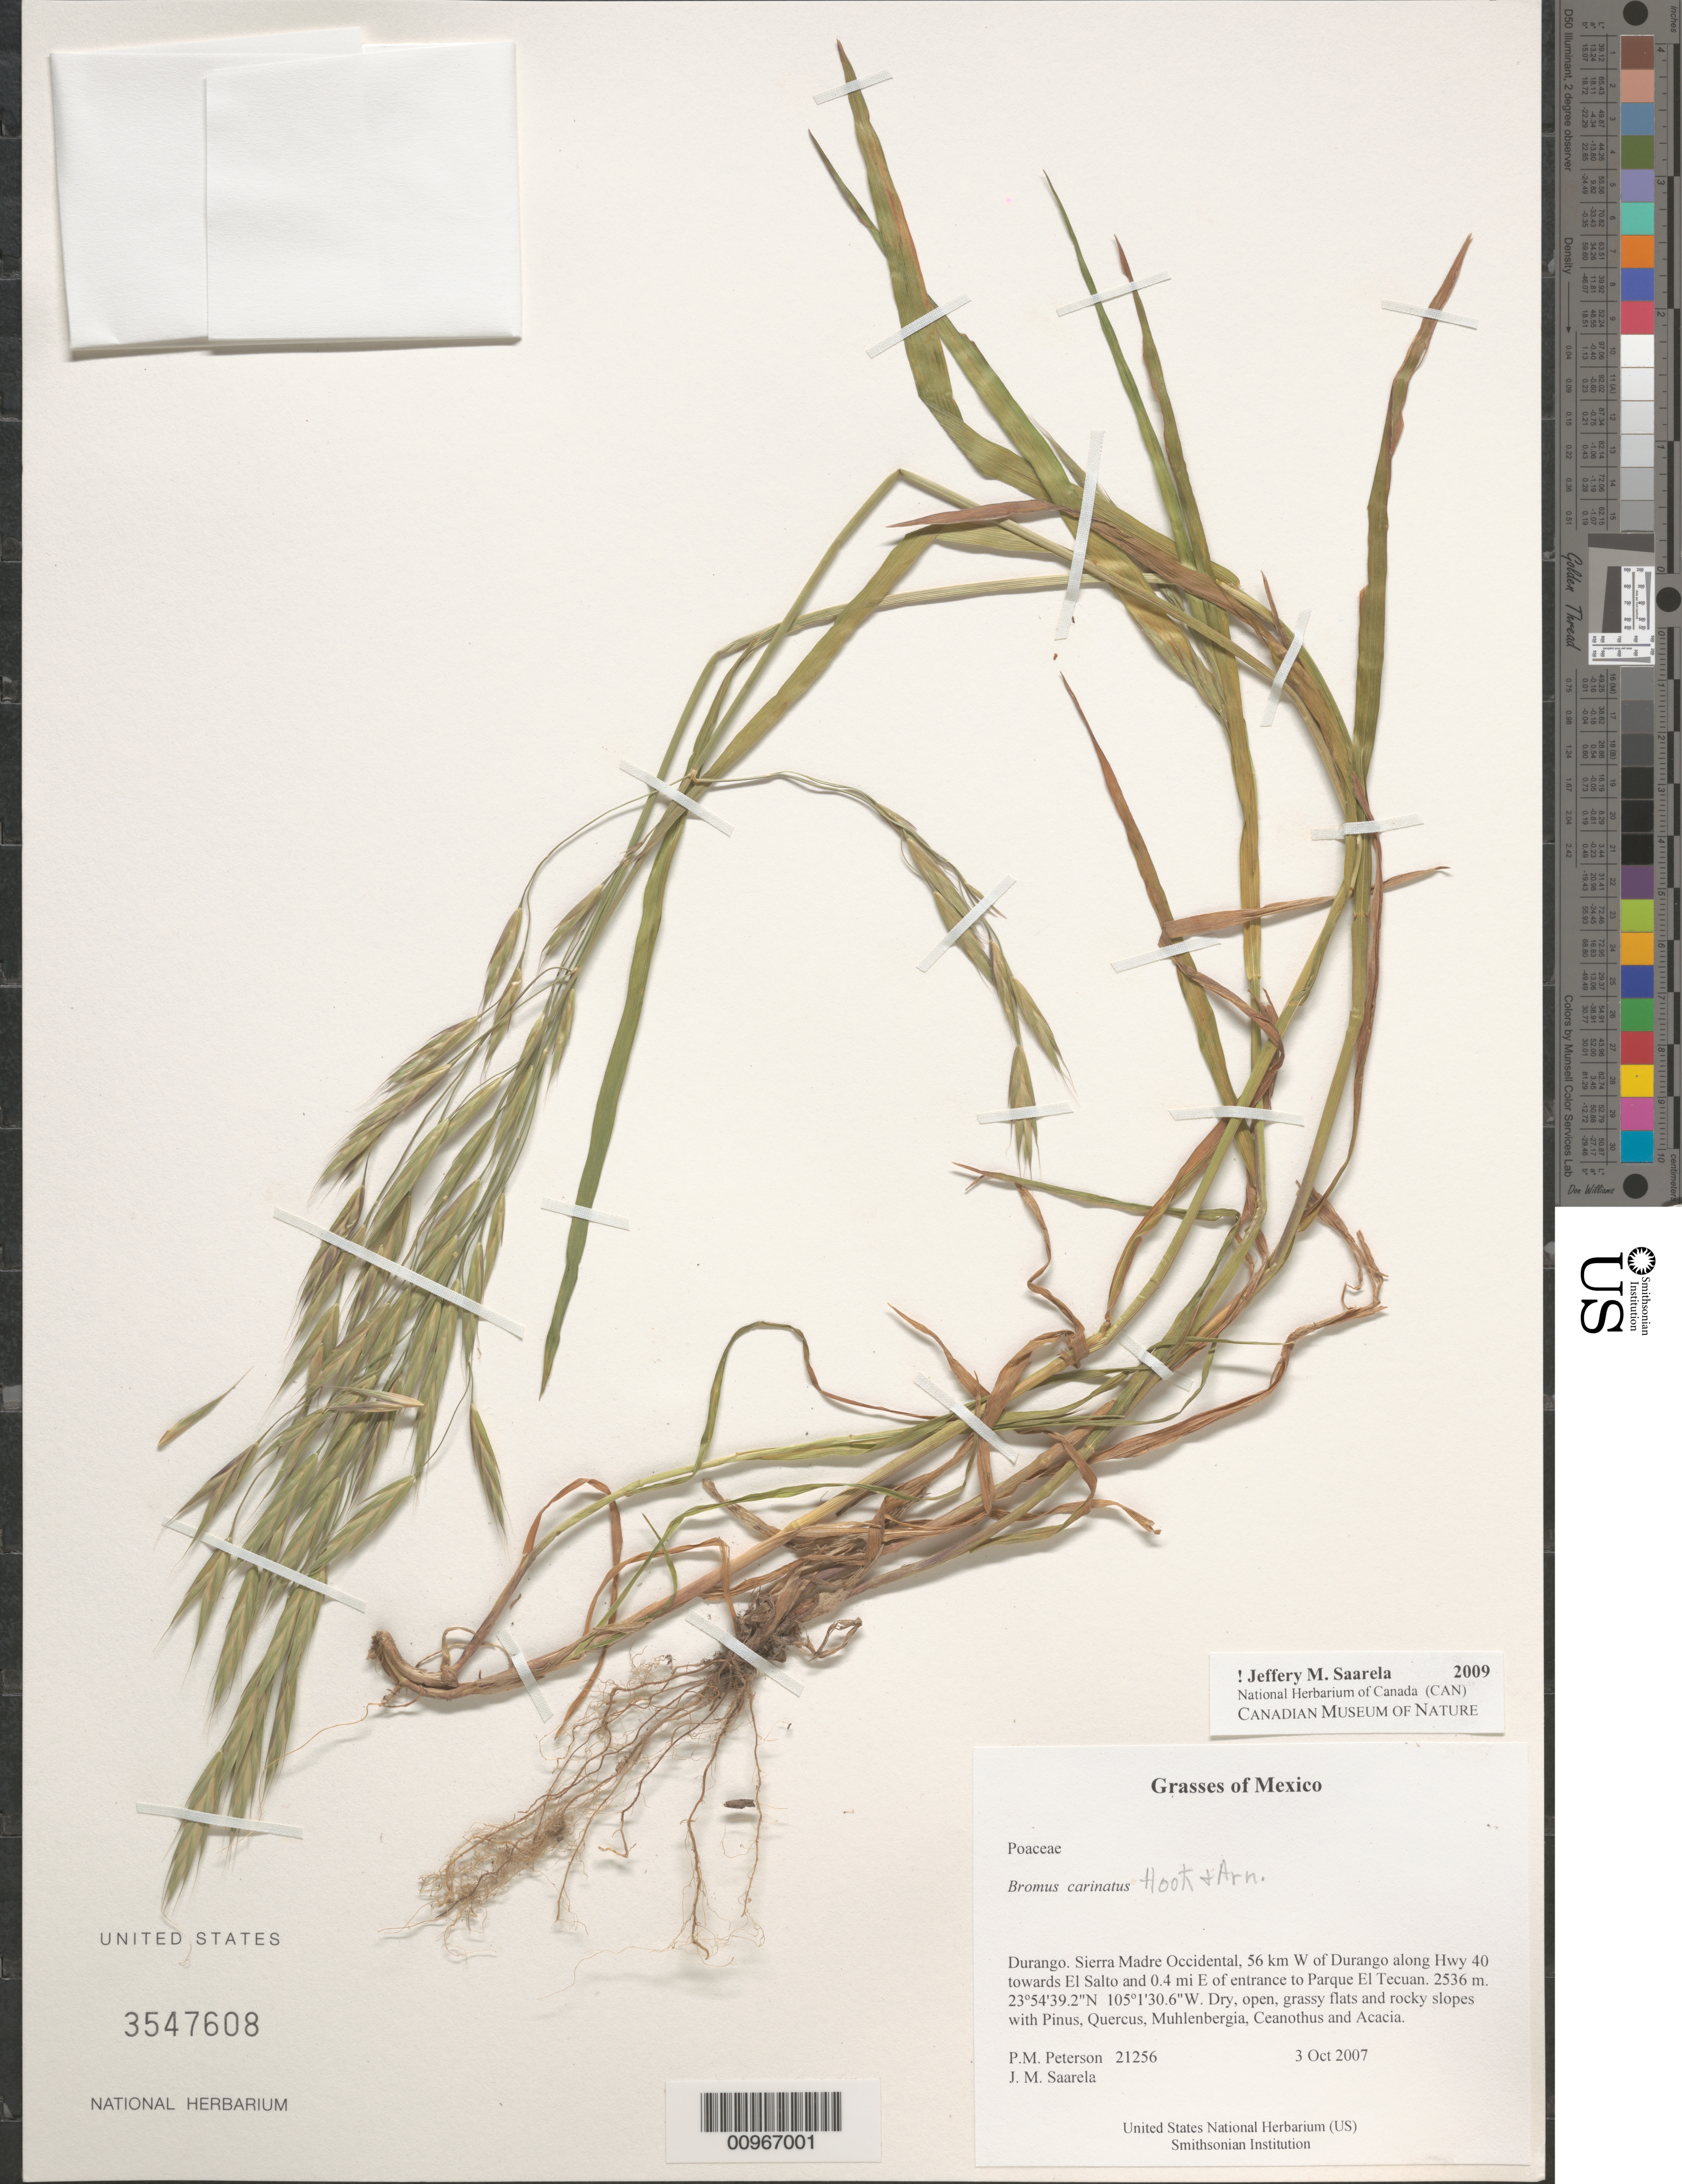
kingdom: Plantae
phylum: Tracheophyta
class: Liliopsida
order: Poales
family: Poaceae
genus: Bromus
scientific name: Bromus carinatus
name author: Hook. & Arn.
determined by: Saarela, J. M., (CAN), Canadian Museum of Nature (CANADA)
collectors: P. M. Peterson & J. Saarela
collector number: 21256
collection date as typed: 03 Oct 2007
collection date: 2007-10-03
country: Mexico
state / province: Durango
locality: Sierra Madre Occidental, 56 km W of Durango along Hwy 40 towards El Salto and 0.4 mi E of entrance to Parque El Tecuan.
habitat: Dry, open, grassy flats and rocky slopes with Pinus, Quercus, Muhlenbergia, Ceanothus and Acacia.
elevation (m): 2536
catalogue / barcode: US 3547608